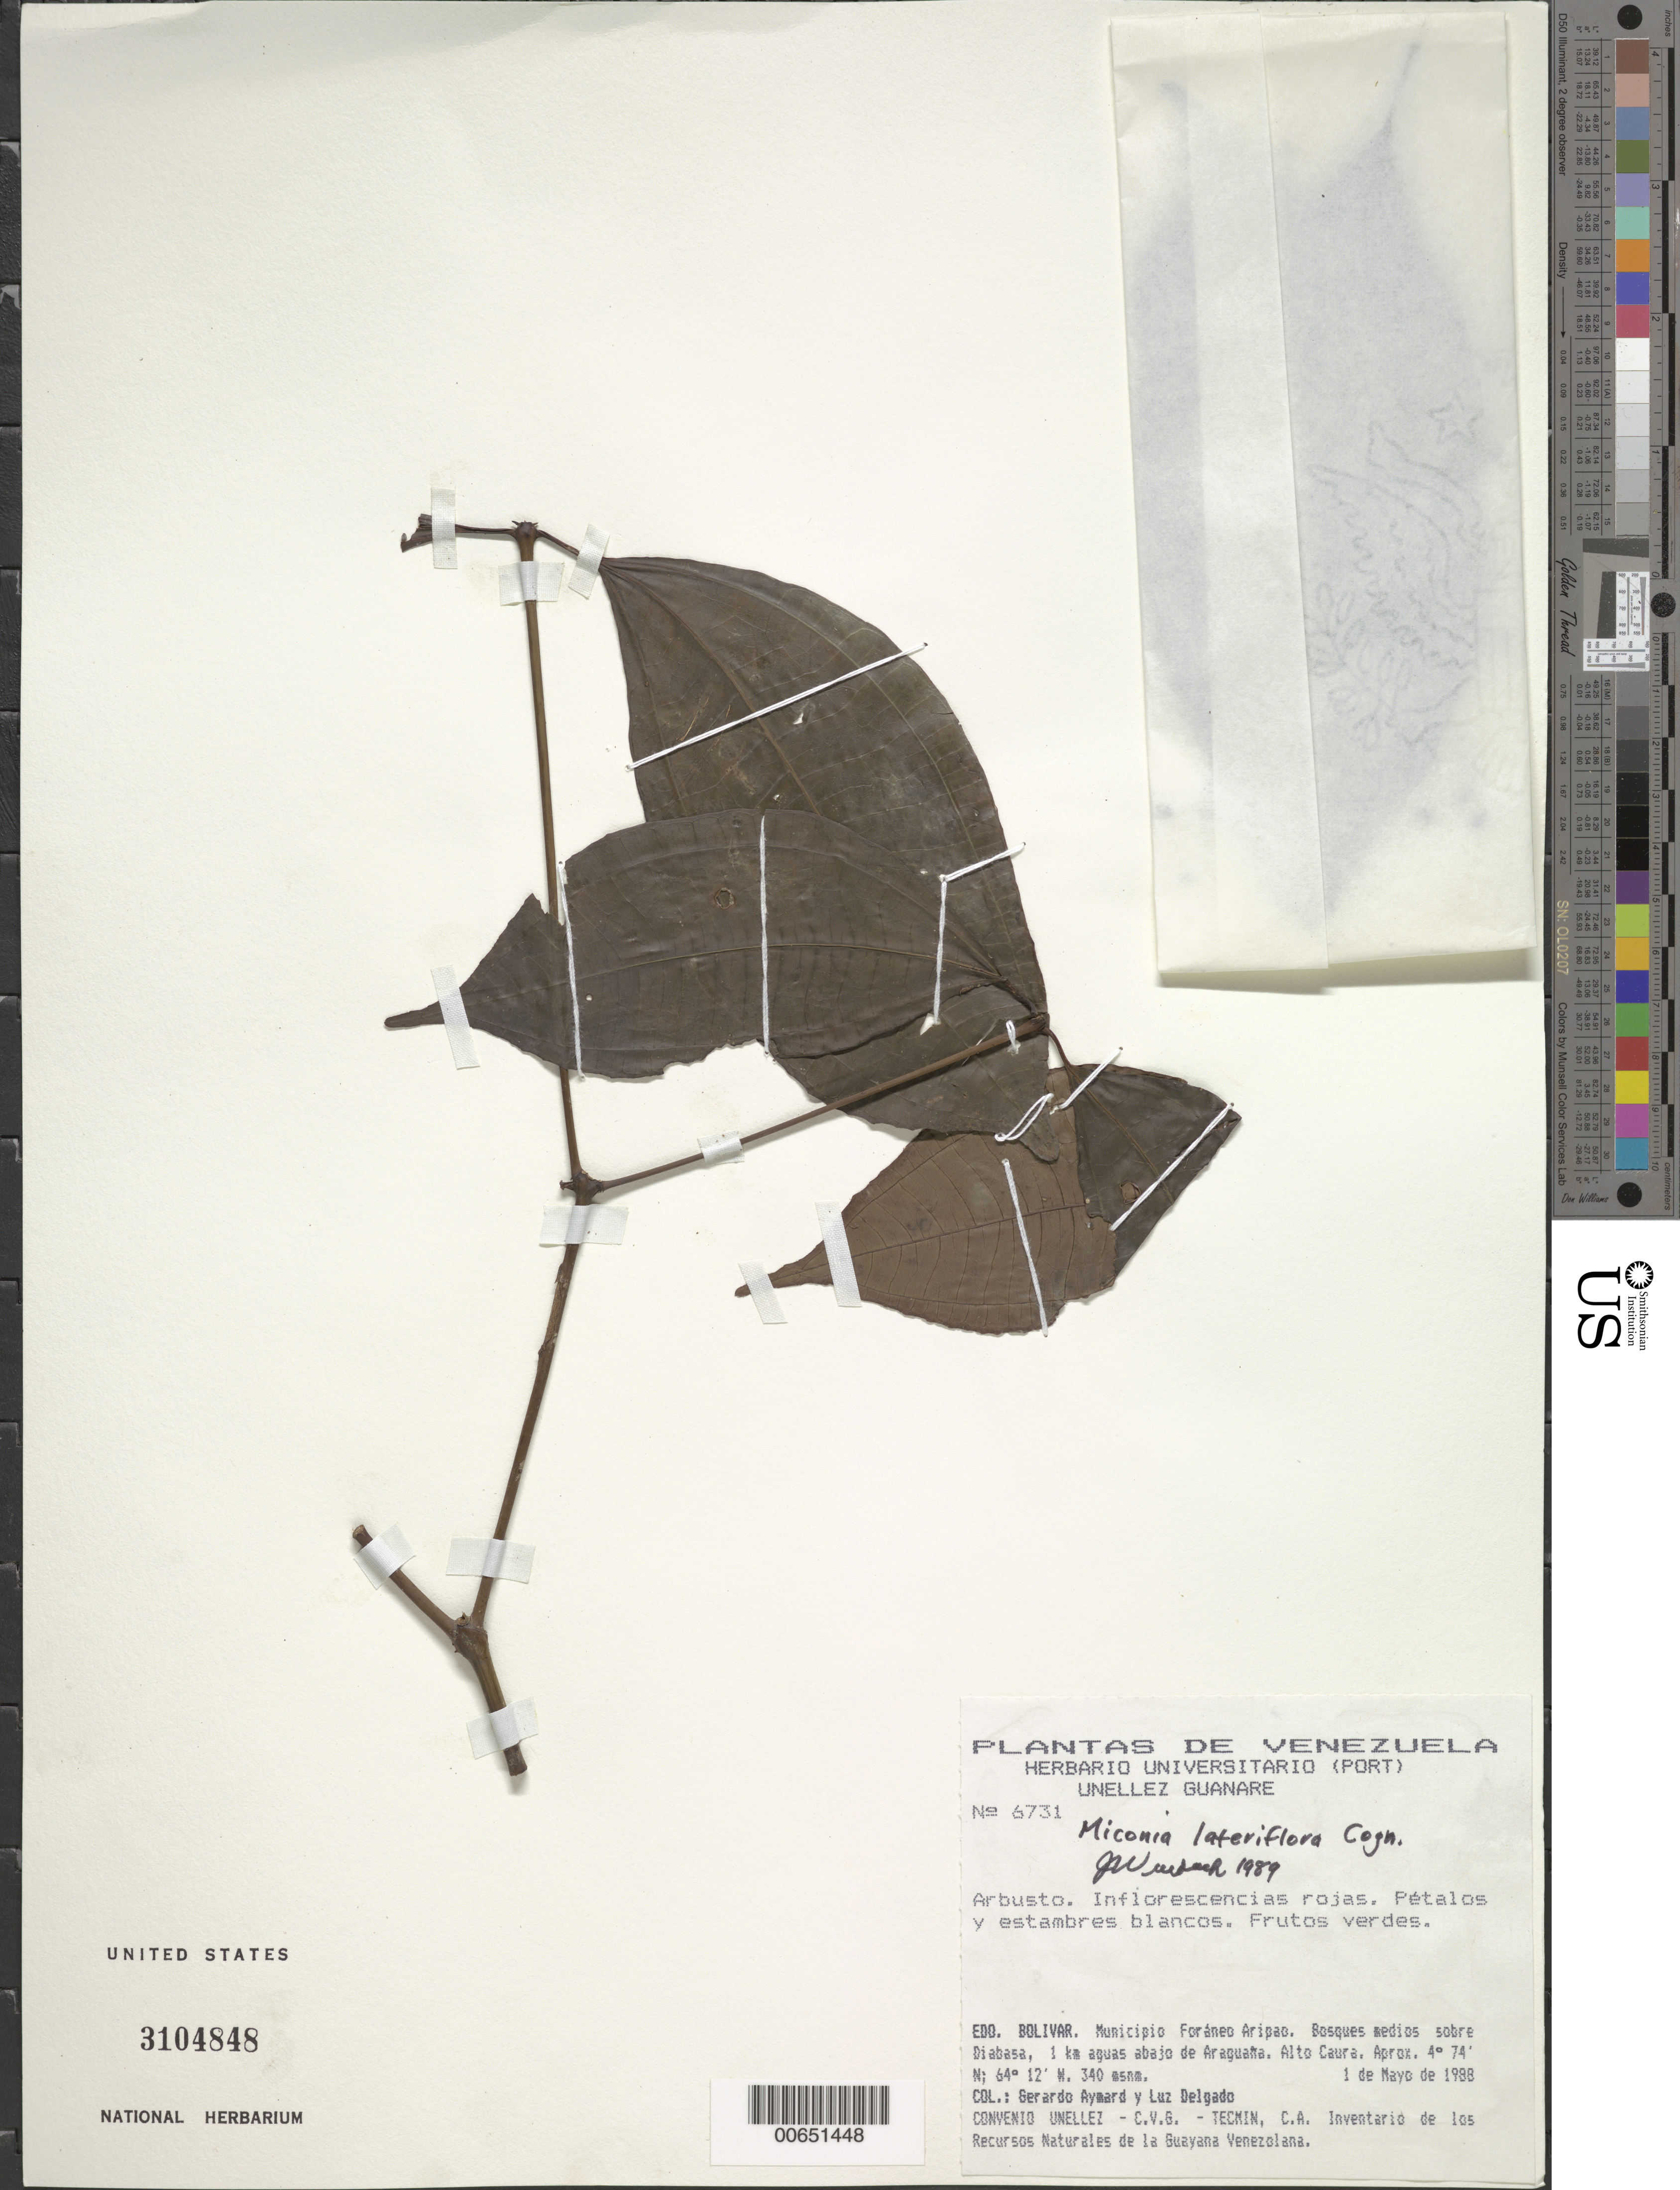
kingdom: Plantae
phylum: Tracheophyta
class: Magnoliopsida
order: Myrtales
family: Melastomataceae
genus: Miconia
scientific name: Miconia lateriflora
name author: Cogn.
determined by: Wurdack, John J., (US), US (UNITED STATES)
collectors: G. A. Aymard & L. Delgado V.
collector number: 6731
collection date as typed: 1-May-88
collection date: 1988-05-01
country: Venezuela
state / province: Bolívar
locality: Mun. Foraneo Aripao, Alto Río Caura, near Diabasa, 1 km from Araguana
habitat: Bosques medios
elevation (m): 340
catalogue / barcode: US 3104848